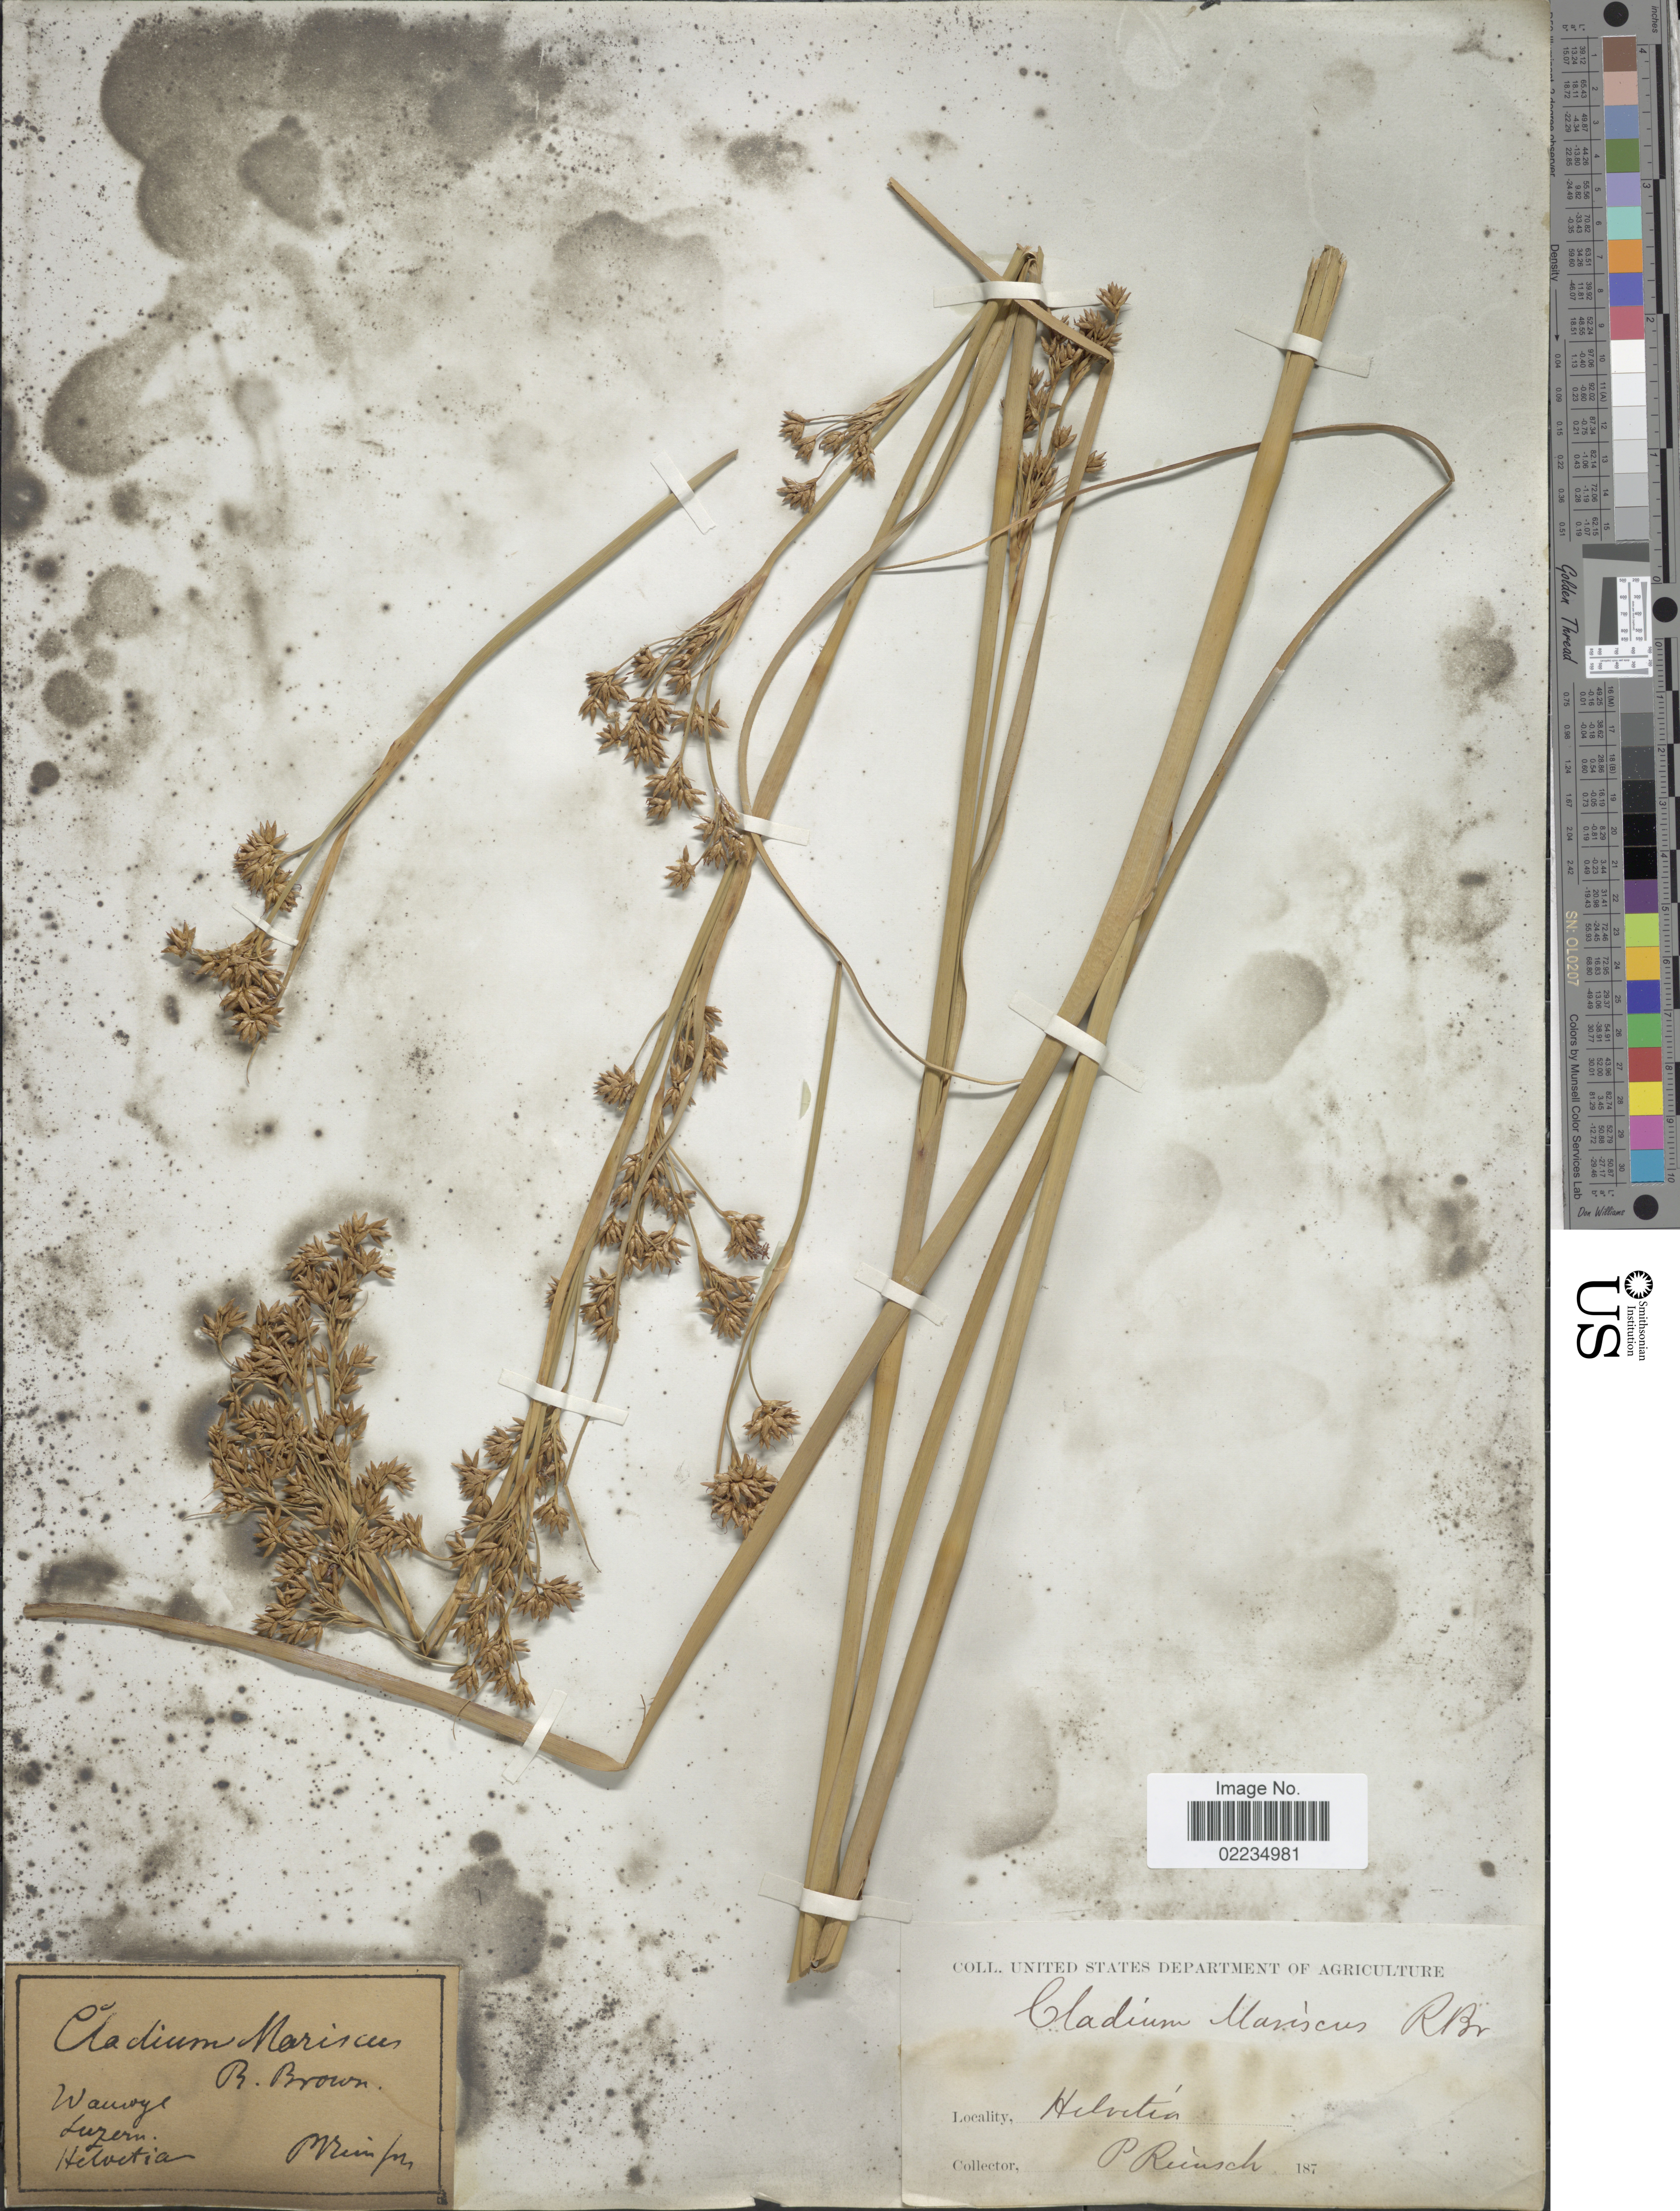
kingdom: Plantae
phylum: Tracheophyta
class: Liliopsida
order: Poales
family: Cyperaceae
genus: Cladium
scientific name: Cladium mariscus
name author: (L.) Pohl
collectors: P.F. Reinsch (herbarium)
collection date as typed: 187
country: Switzerland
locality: Helvetia, Luzern